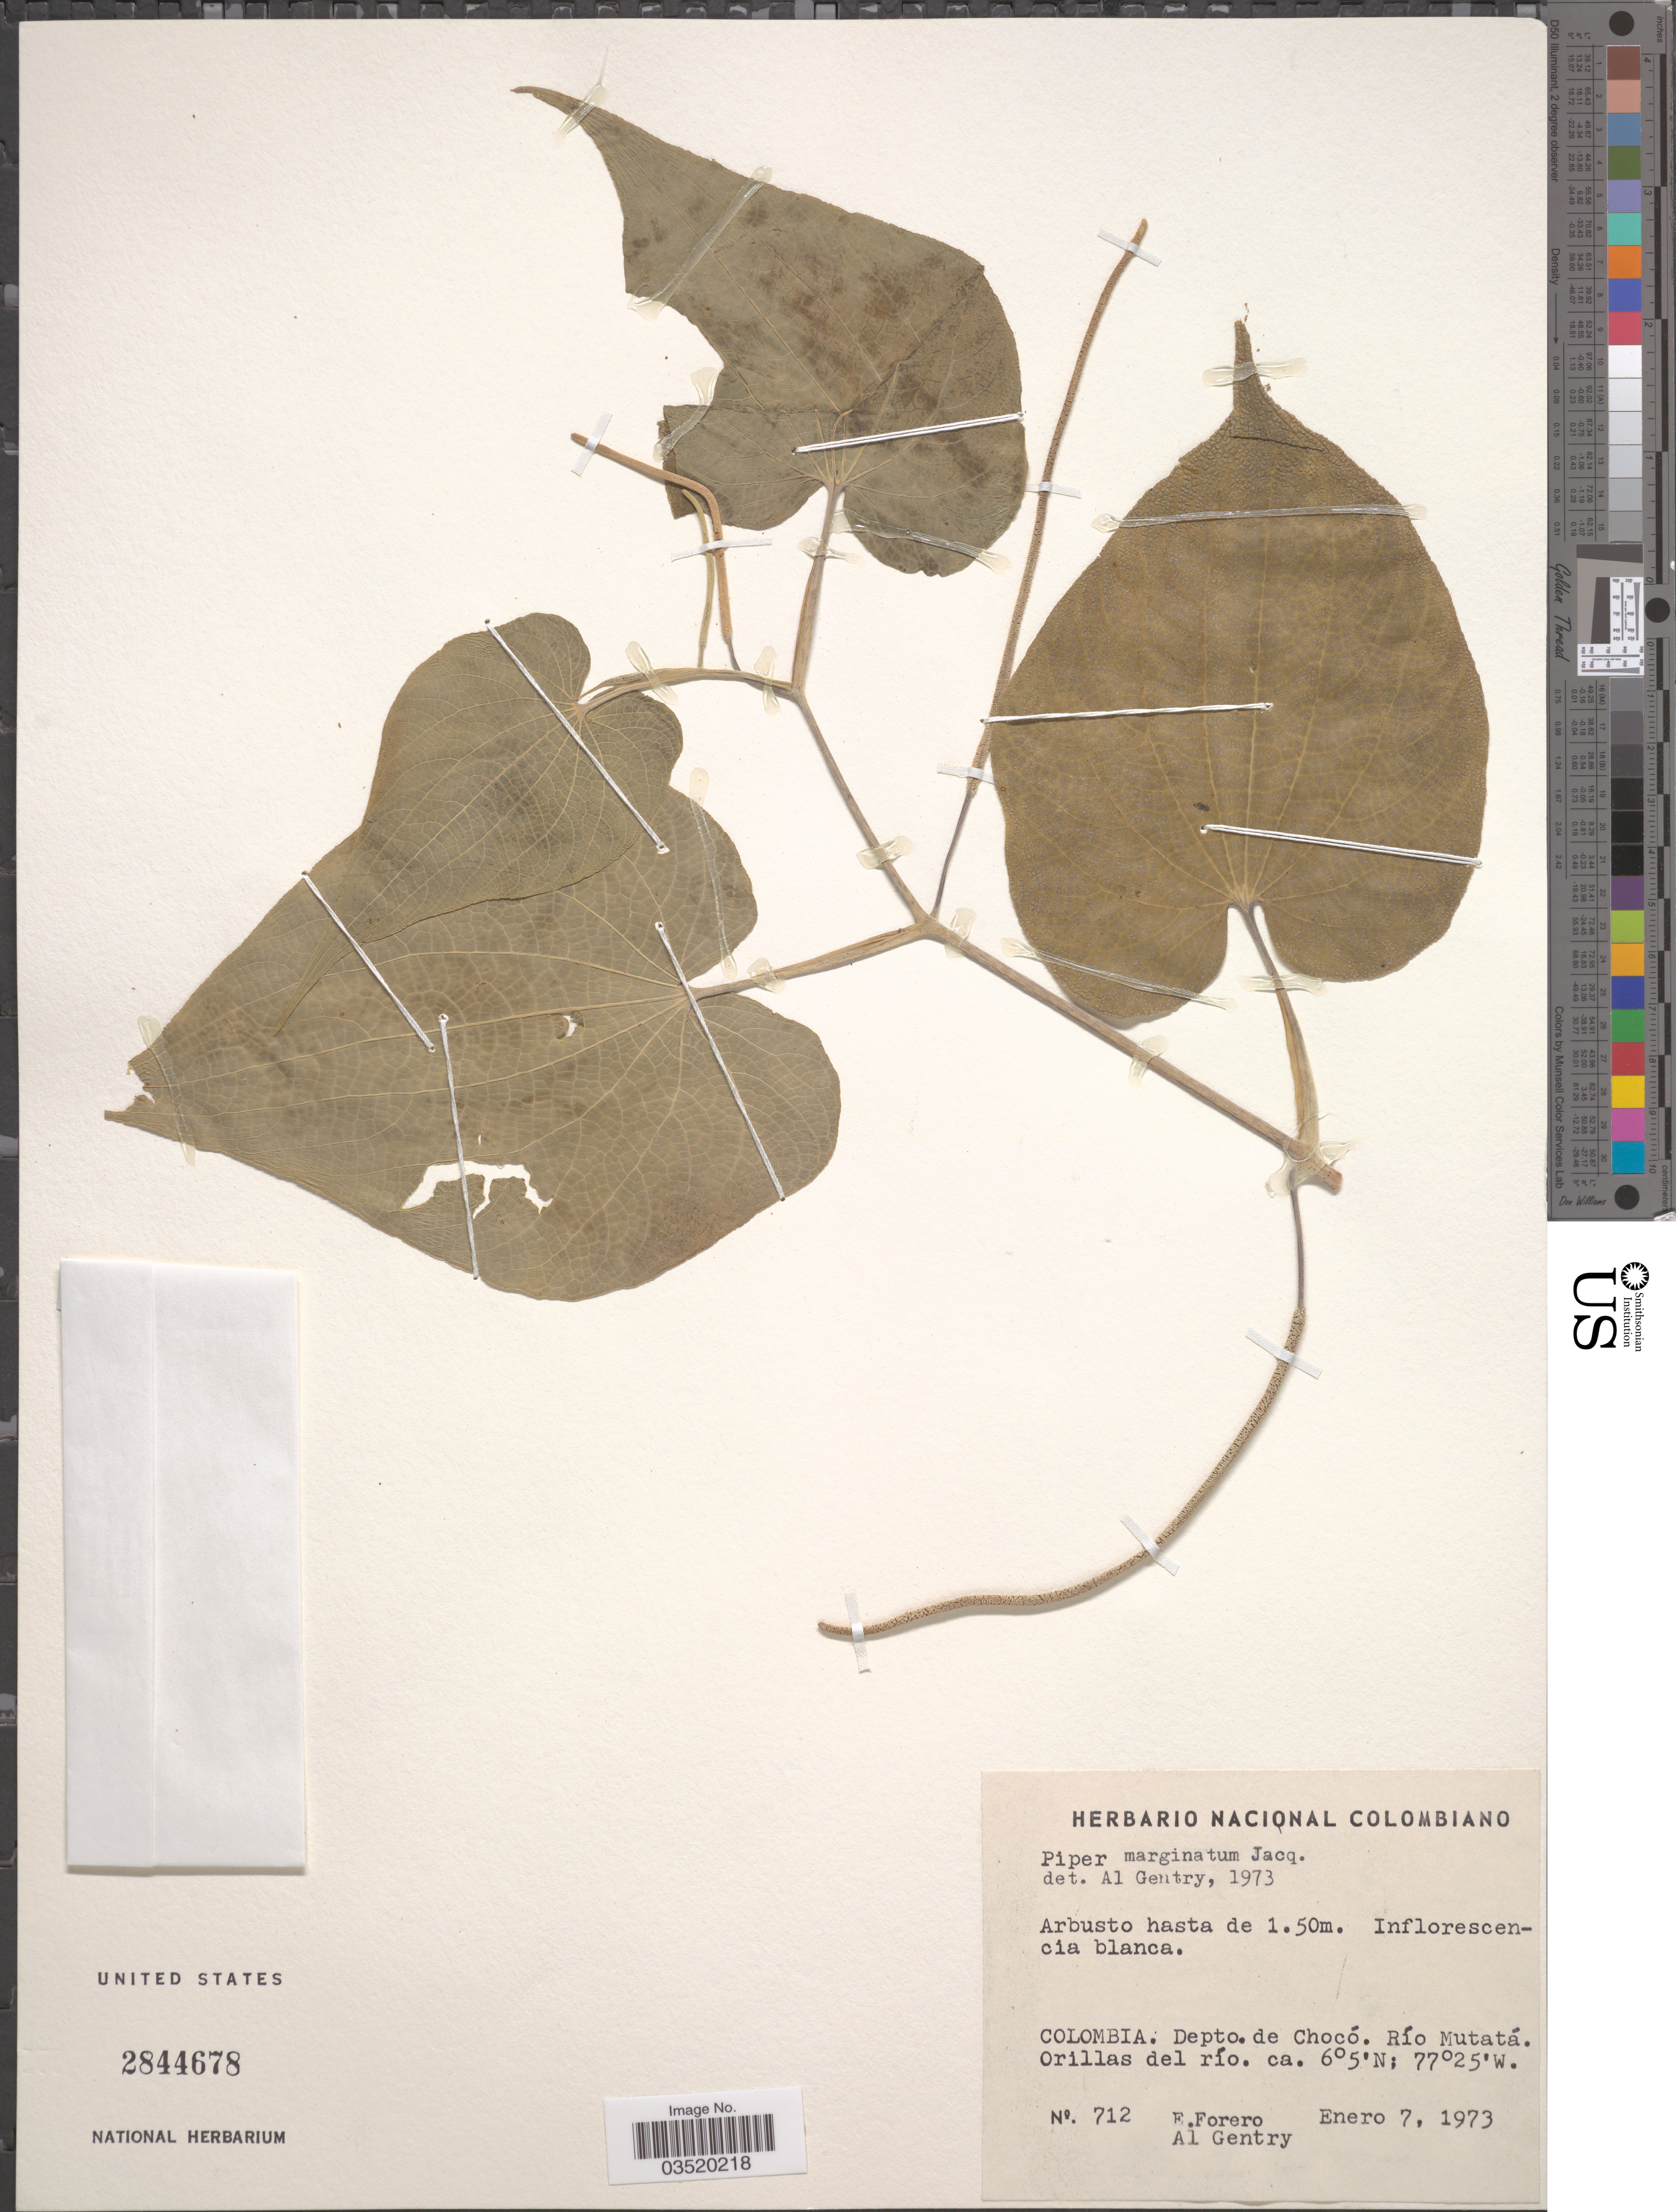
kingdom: Plantae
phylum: Tracheophyta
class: Magnoliopsida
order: Piperales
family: Piperaceae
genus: Piper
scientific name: Piper marginatum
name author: Jacq.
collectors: F. Forero & A. H. Gentry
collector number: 712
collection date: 1973-01-07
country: Colombia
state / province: Chocó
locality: Depto. de Chocó. Río Mutatá. Orillas del río.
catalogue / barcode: US 2844678